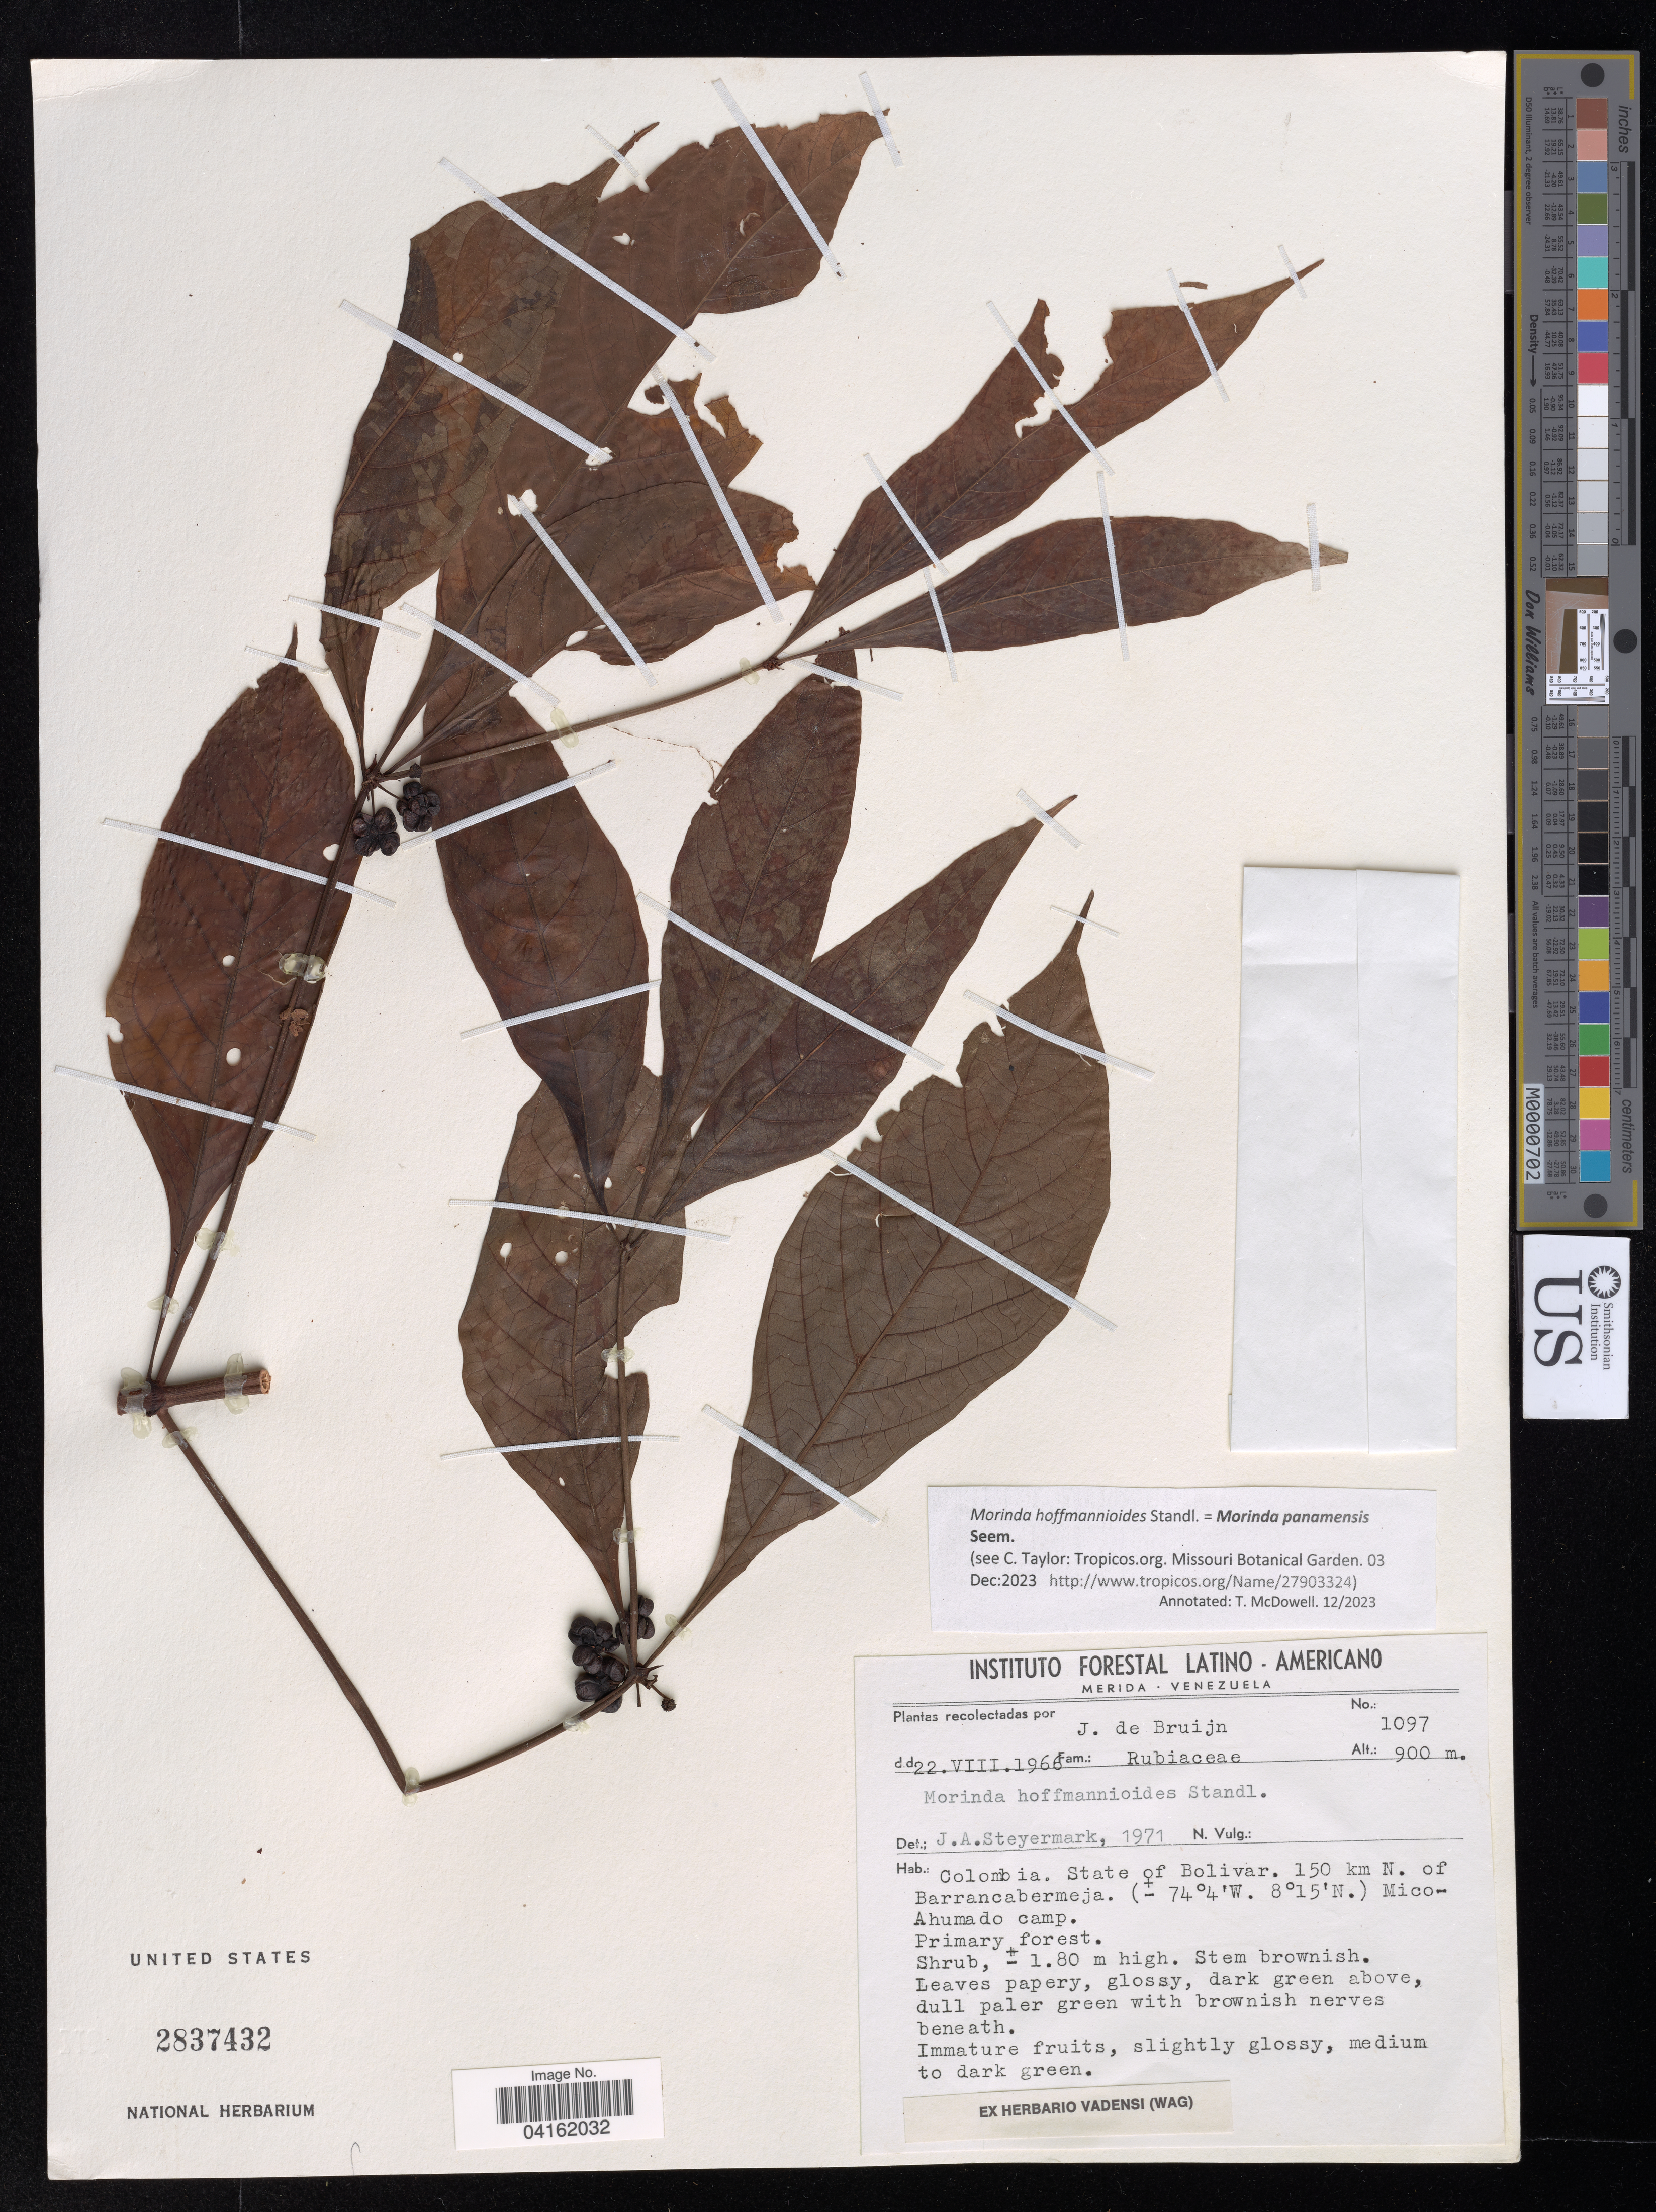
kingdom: Plantae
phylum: Tracheophyta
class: Magnoliopsida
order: Gentianales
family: Rubiaceae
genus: Morinda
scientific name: Morinda panamensis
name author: Seem.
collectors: J. Bruijn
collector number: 1097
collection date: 1966-08-22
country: Colombia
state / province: Bolívar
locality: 150 km N. of Barrancabermeja. Mico-Ahumado camp.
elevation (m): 900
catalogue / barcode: US 2837432